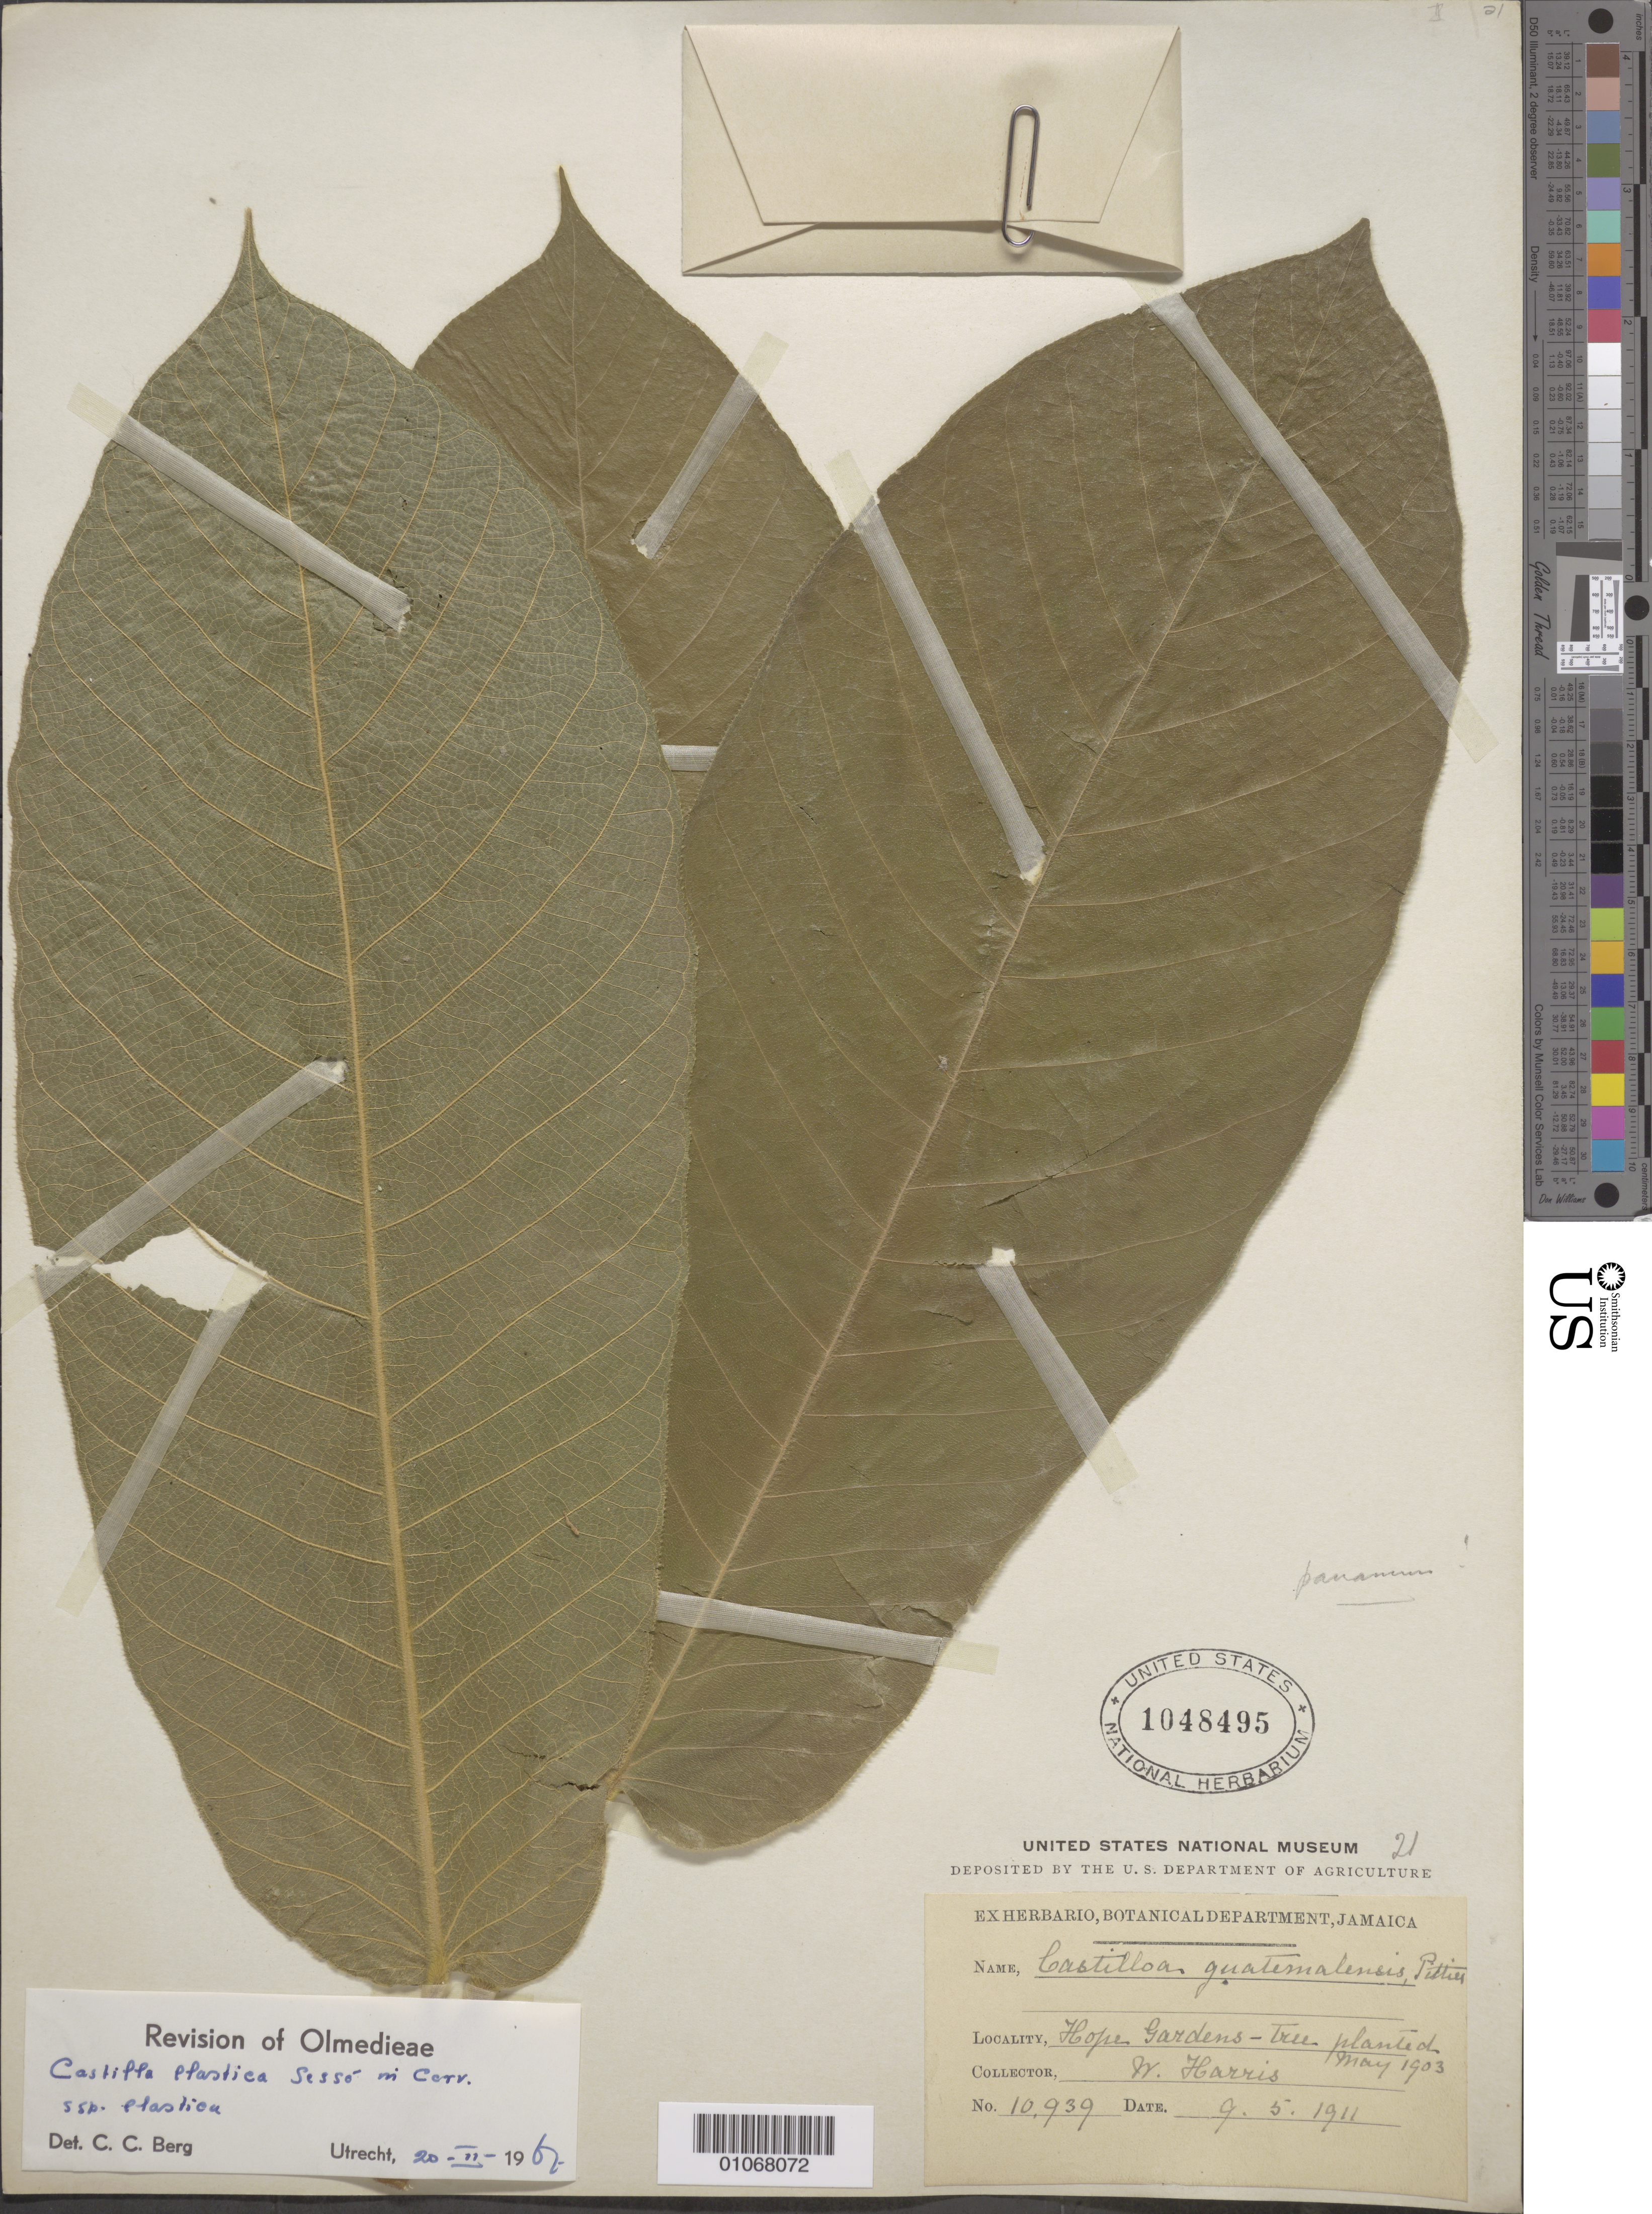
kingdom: Plantae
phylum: Tracheophyta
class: Magnoliopsida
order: Rosales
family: Moraceae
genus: Castilla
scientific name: Castilla elastica subsp. elastica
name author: Sessé ex Cerv.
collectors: W. Harris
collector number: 10939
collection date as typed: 09 May 1911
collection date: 1911-05-09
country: Jamaica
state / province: Kingston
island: Jamaica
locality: Hope Gardens.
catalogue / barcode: US 1048495